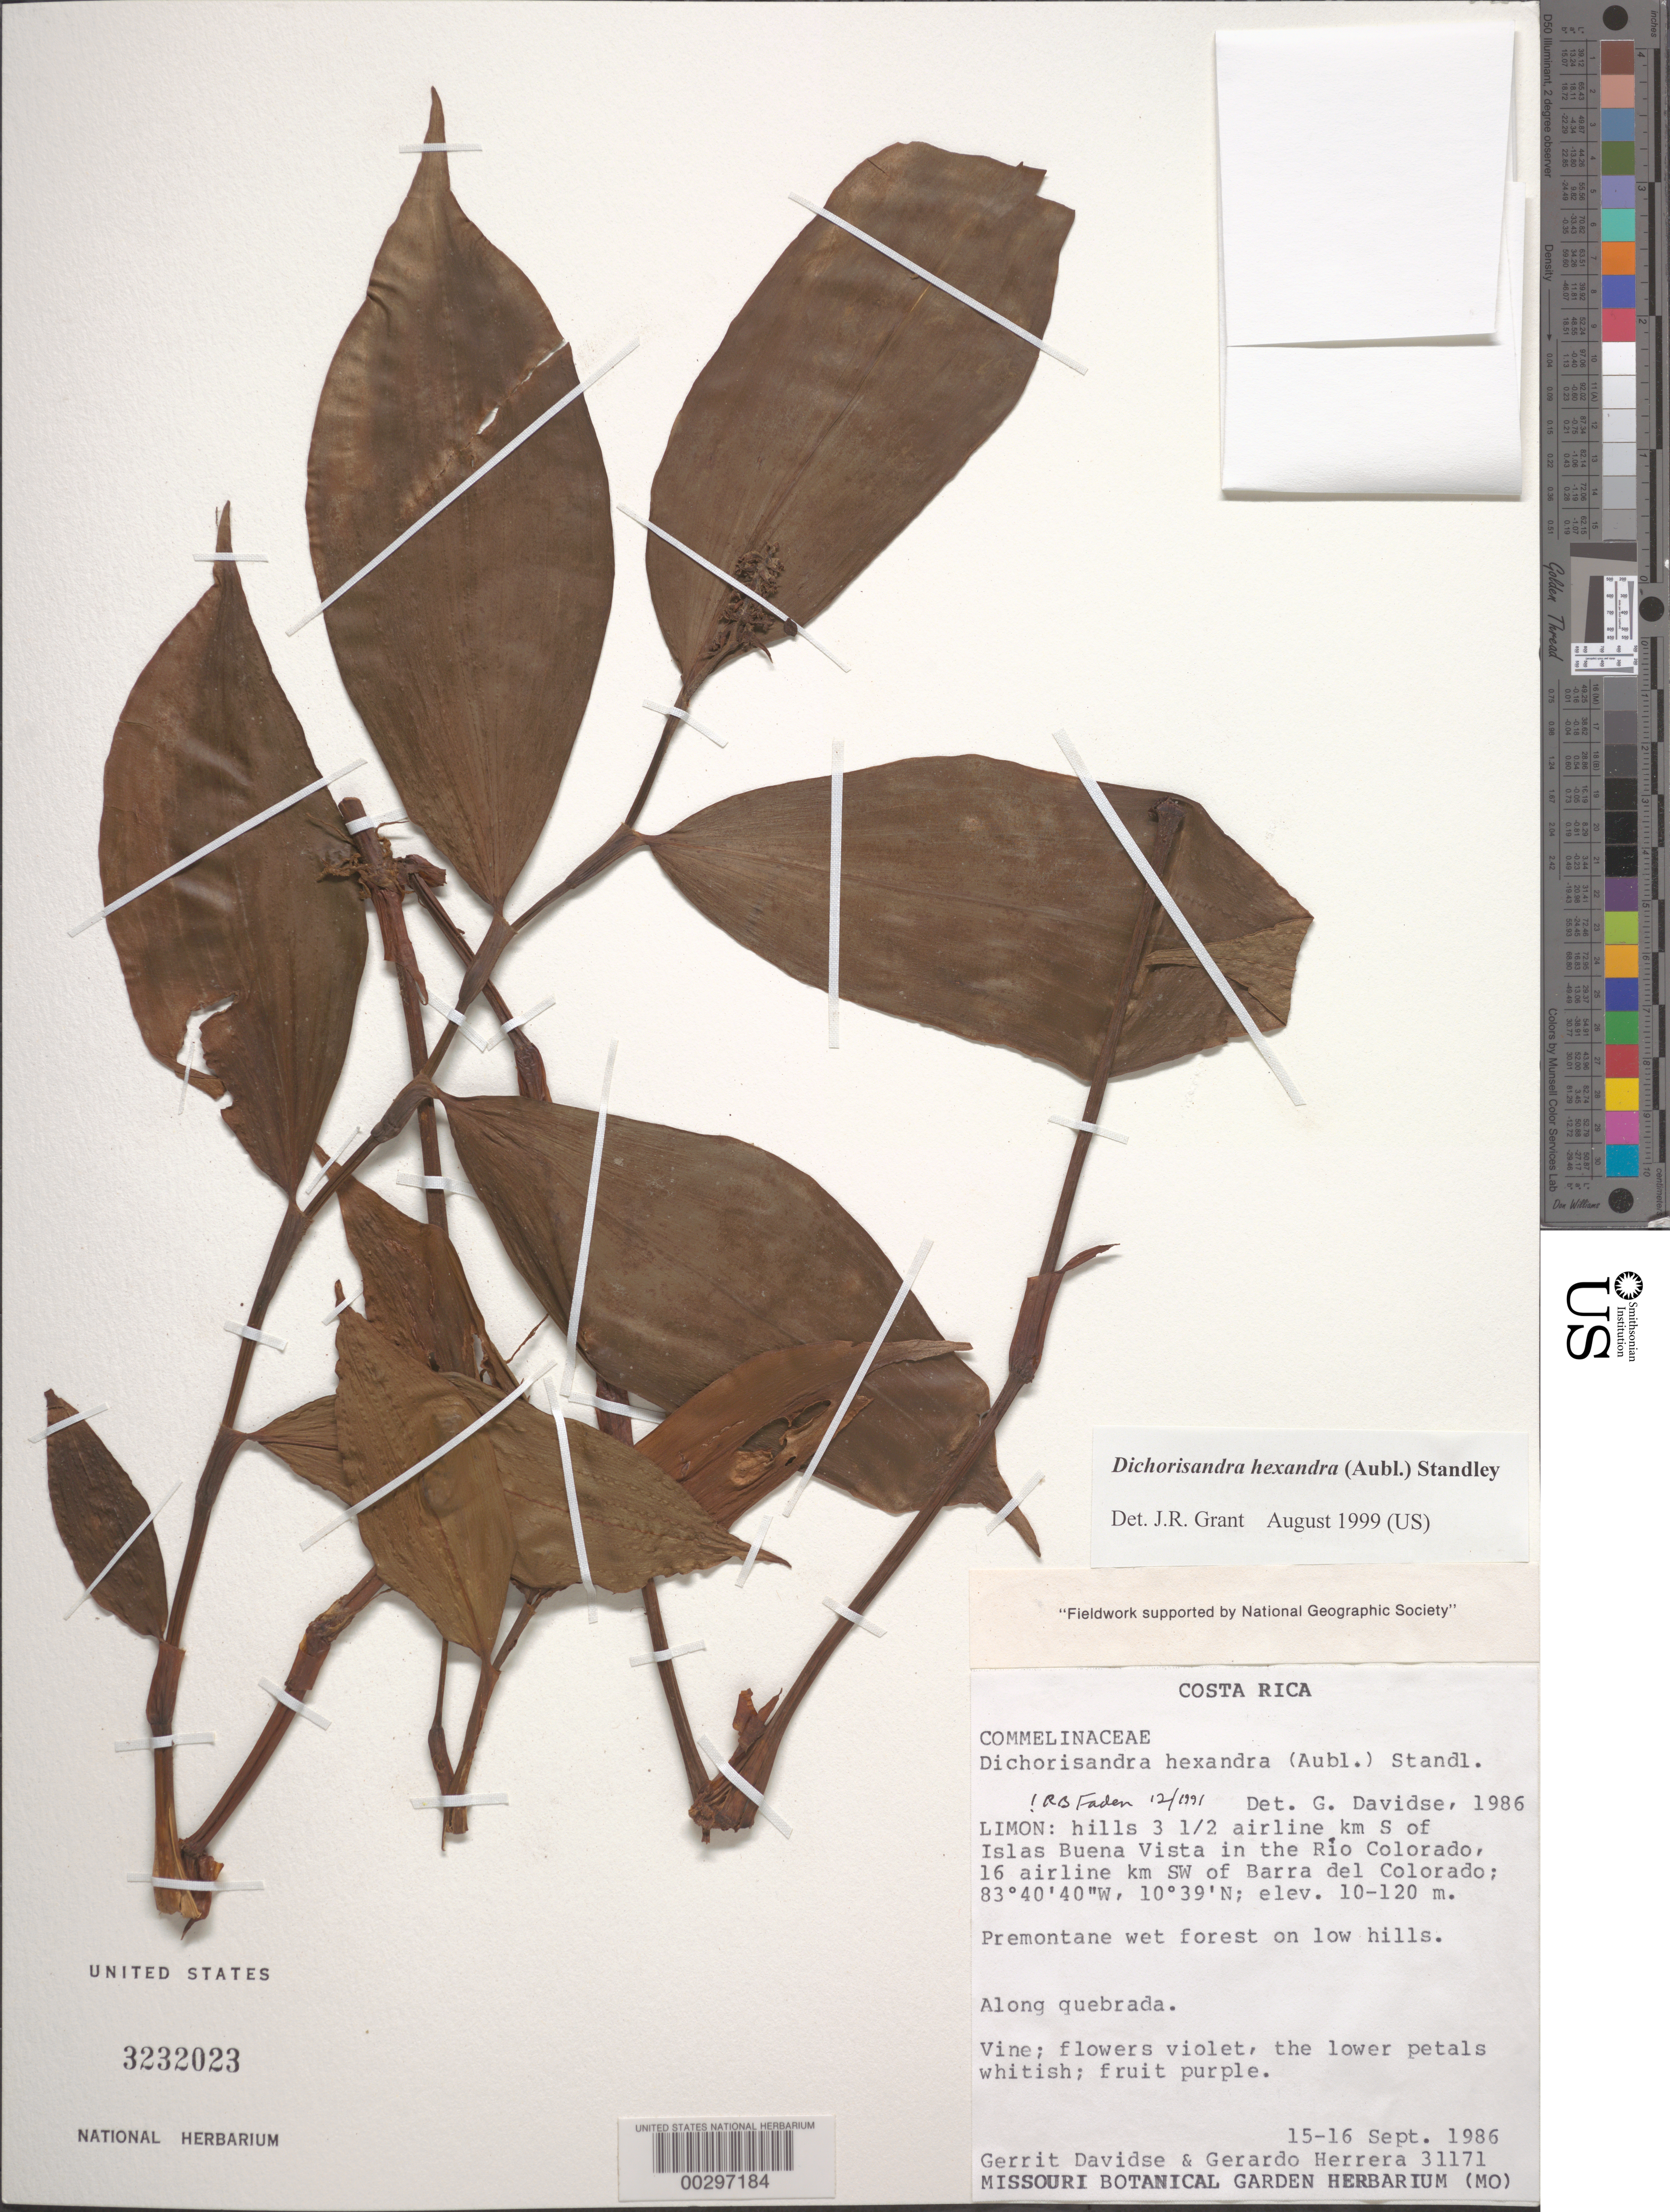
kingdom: Plantae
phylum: Tracheophyta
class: Liliopsida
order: Commelinales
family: Commelinaceae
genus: Dichorisandra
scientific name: Dichorisandra hexandra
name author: (Aubl.) Standl.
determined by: Faden, Robert B., (US), Smithsonian Institution - National Museum of Natural History (UNITED STATES)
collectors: G. Davidse & G. Herrera Ch.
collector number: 31171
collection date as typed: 15 Sep 1986 to 20 Sep 1986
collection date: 1986-09-15/1986-09-20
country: Costa Rica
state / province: Limón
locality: S of islas buena vista in rio colorado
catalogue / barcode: US 3232023